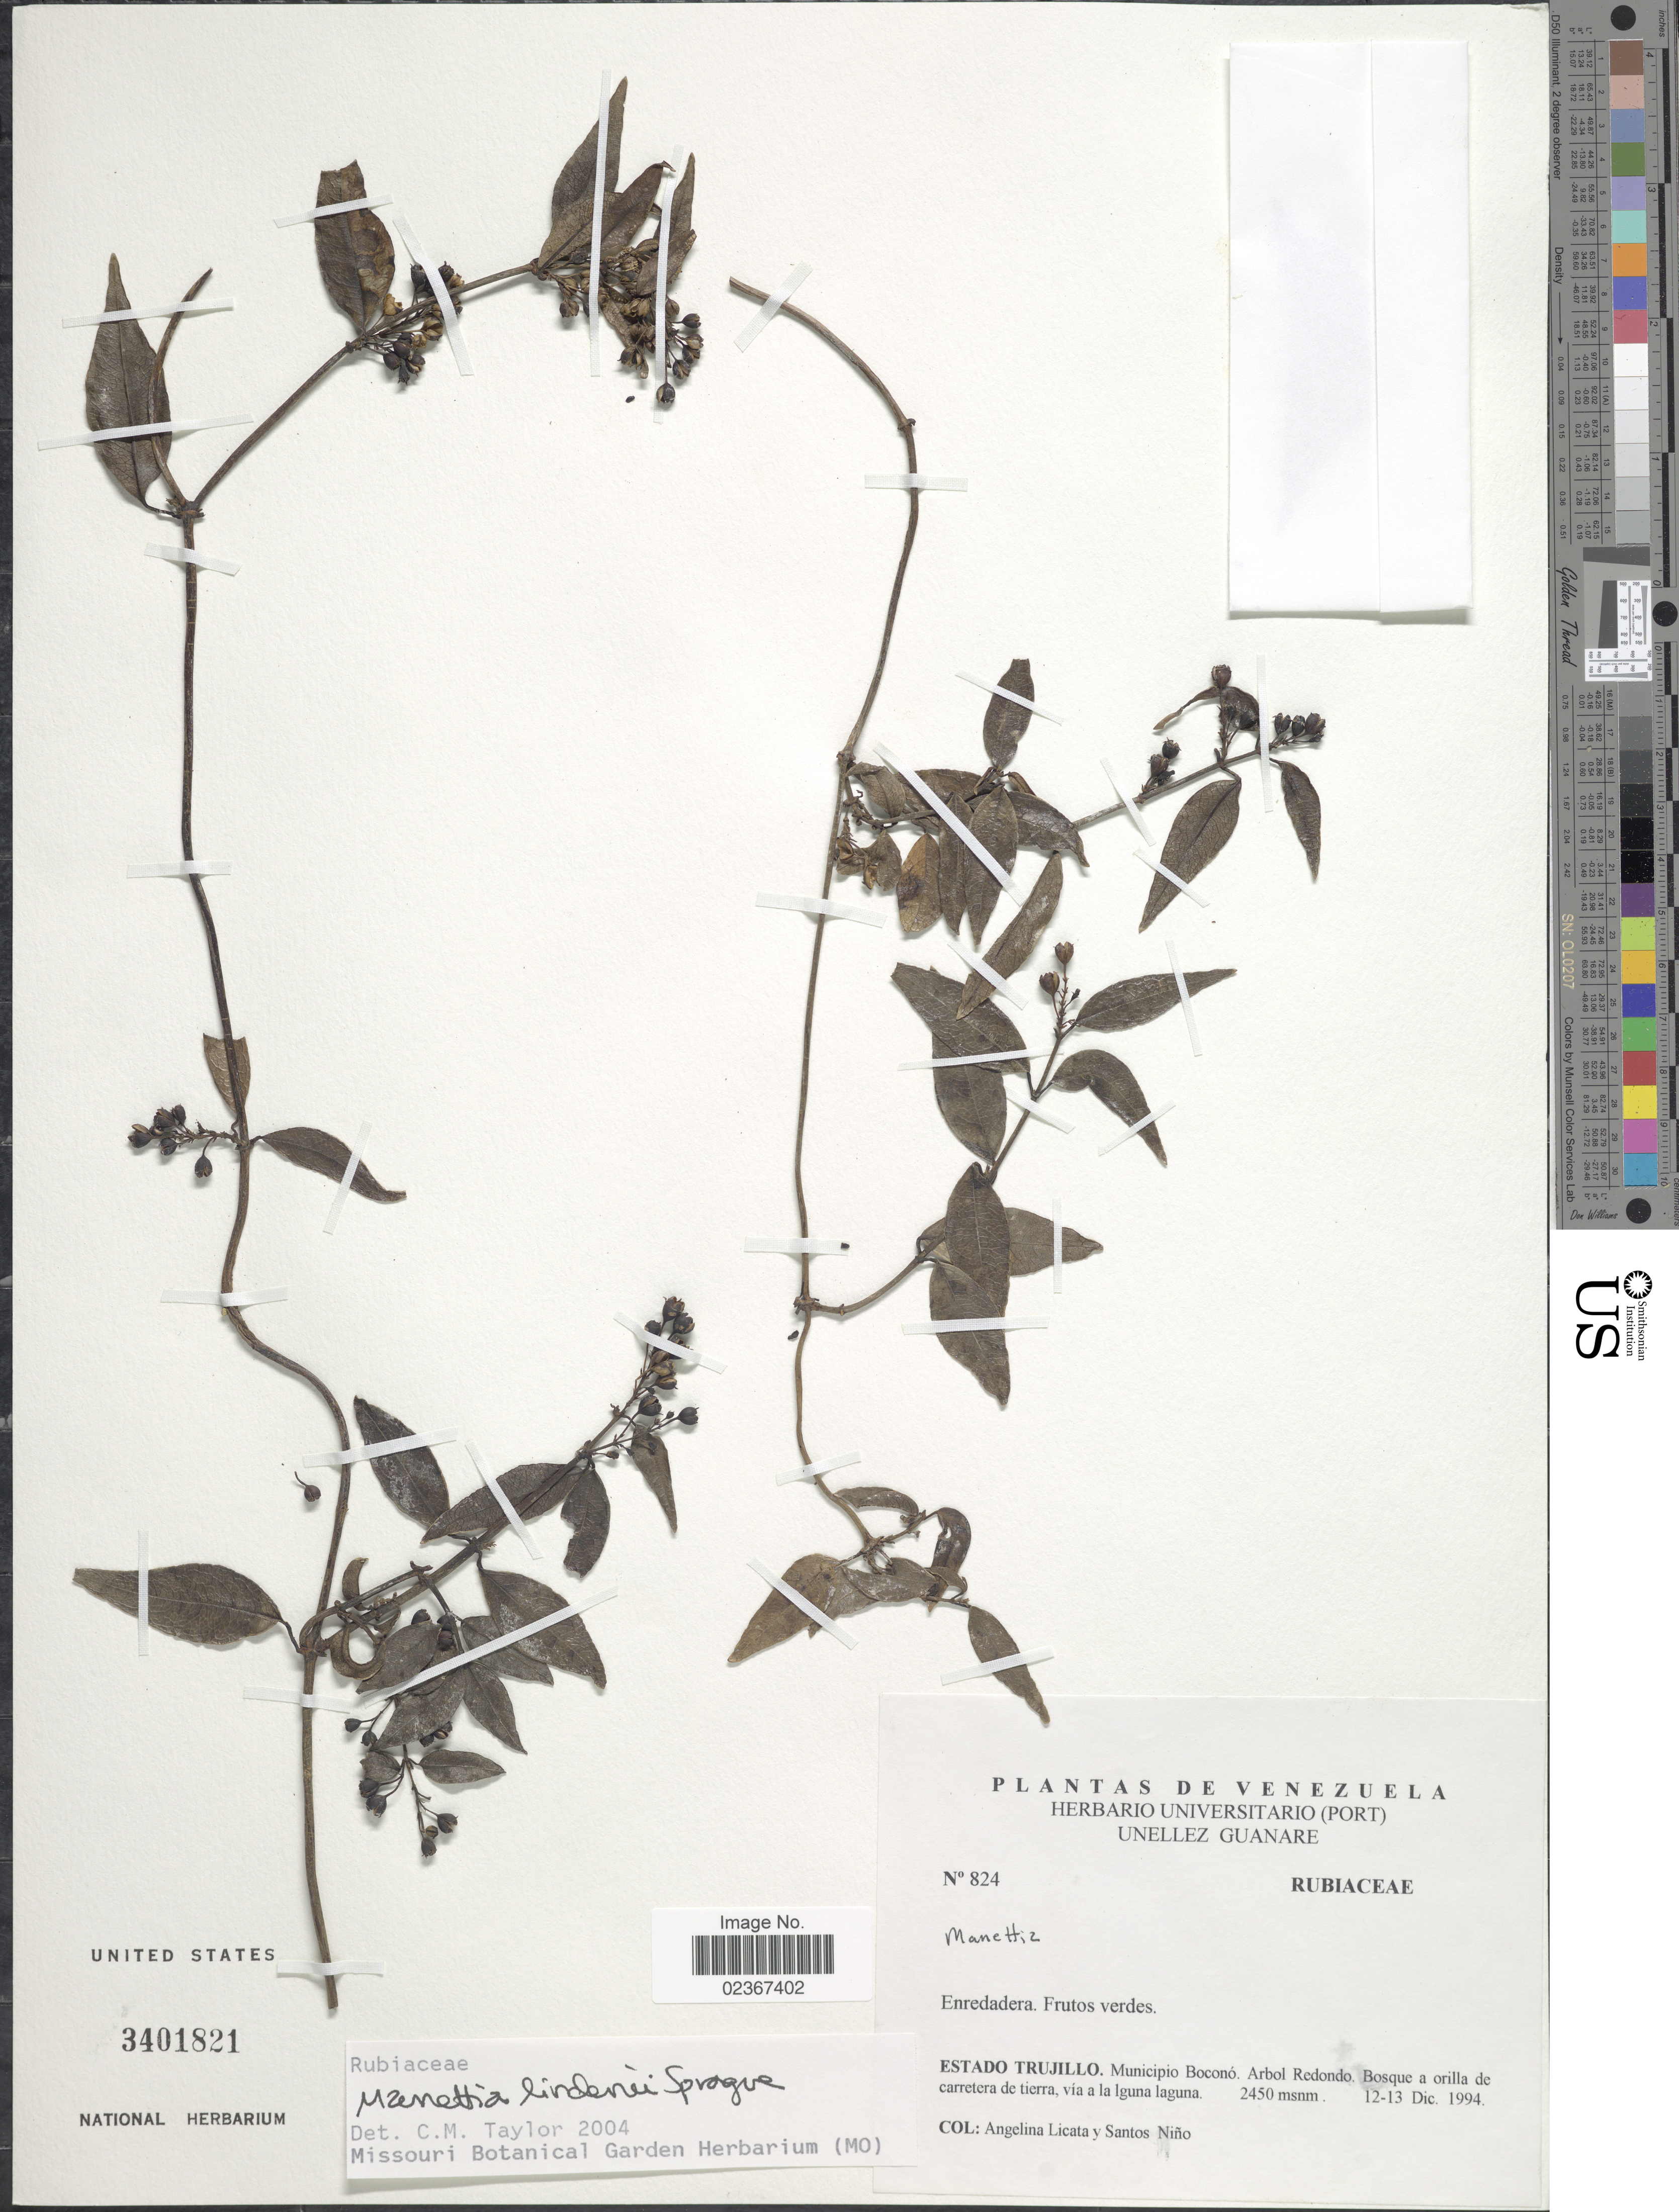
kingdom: Plantae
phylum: Tracheophyta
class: Magnoliopsida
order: Gentianales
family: Rubiaceae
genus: Manettia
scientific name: Manettia lindenii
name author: Sprague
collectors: A. Licata & S. M. Niño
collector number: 824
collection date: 1994-12-12/1994-12-13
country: Venezuela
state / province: Trujillo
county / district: Boconó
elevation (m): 2450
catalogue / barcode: US 3401821